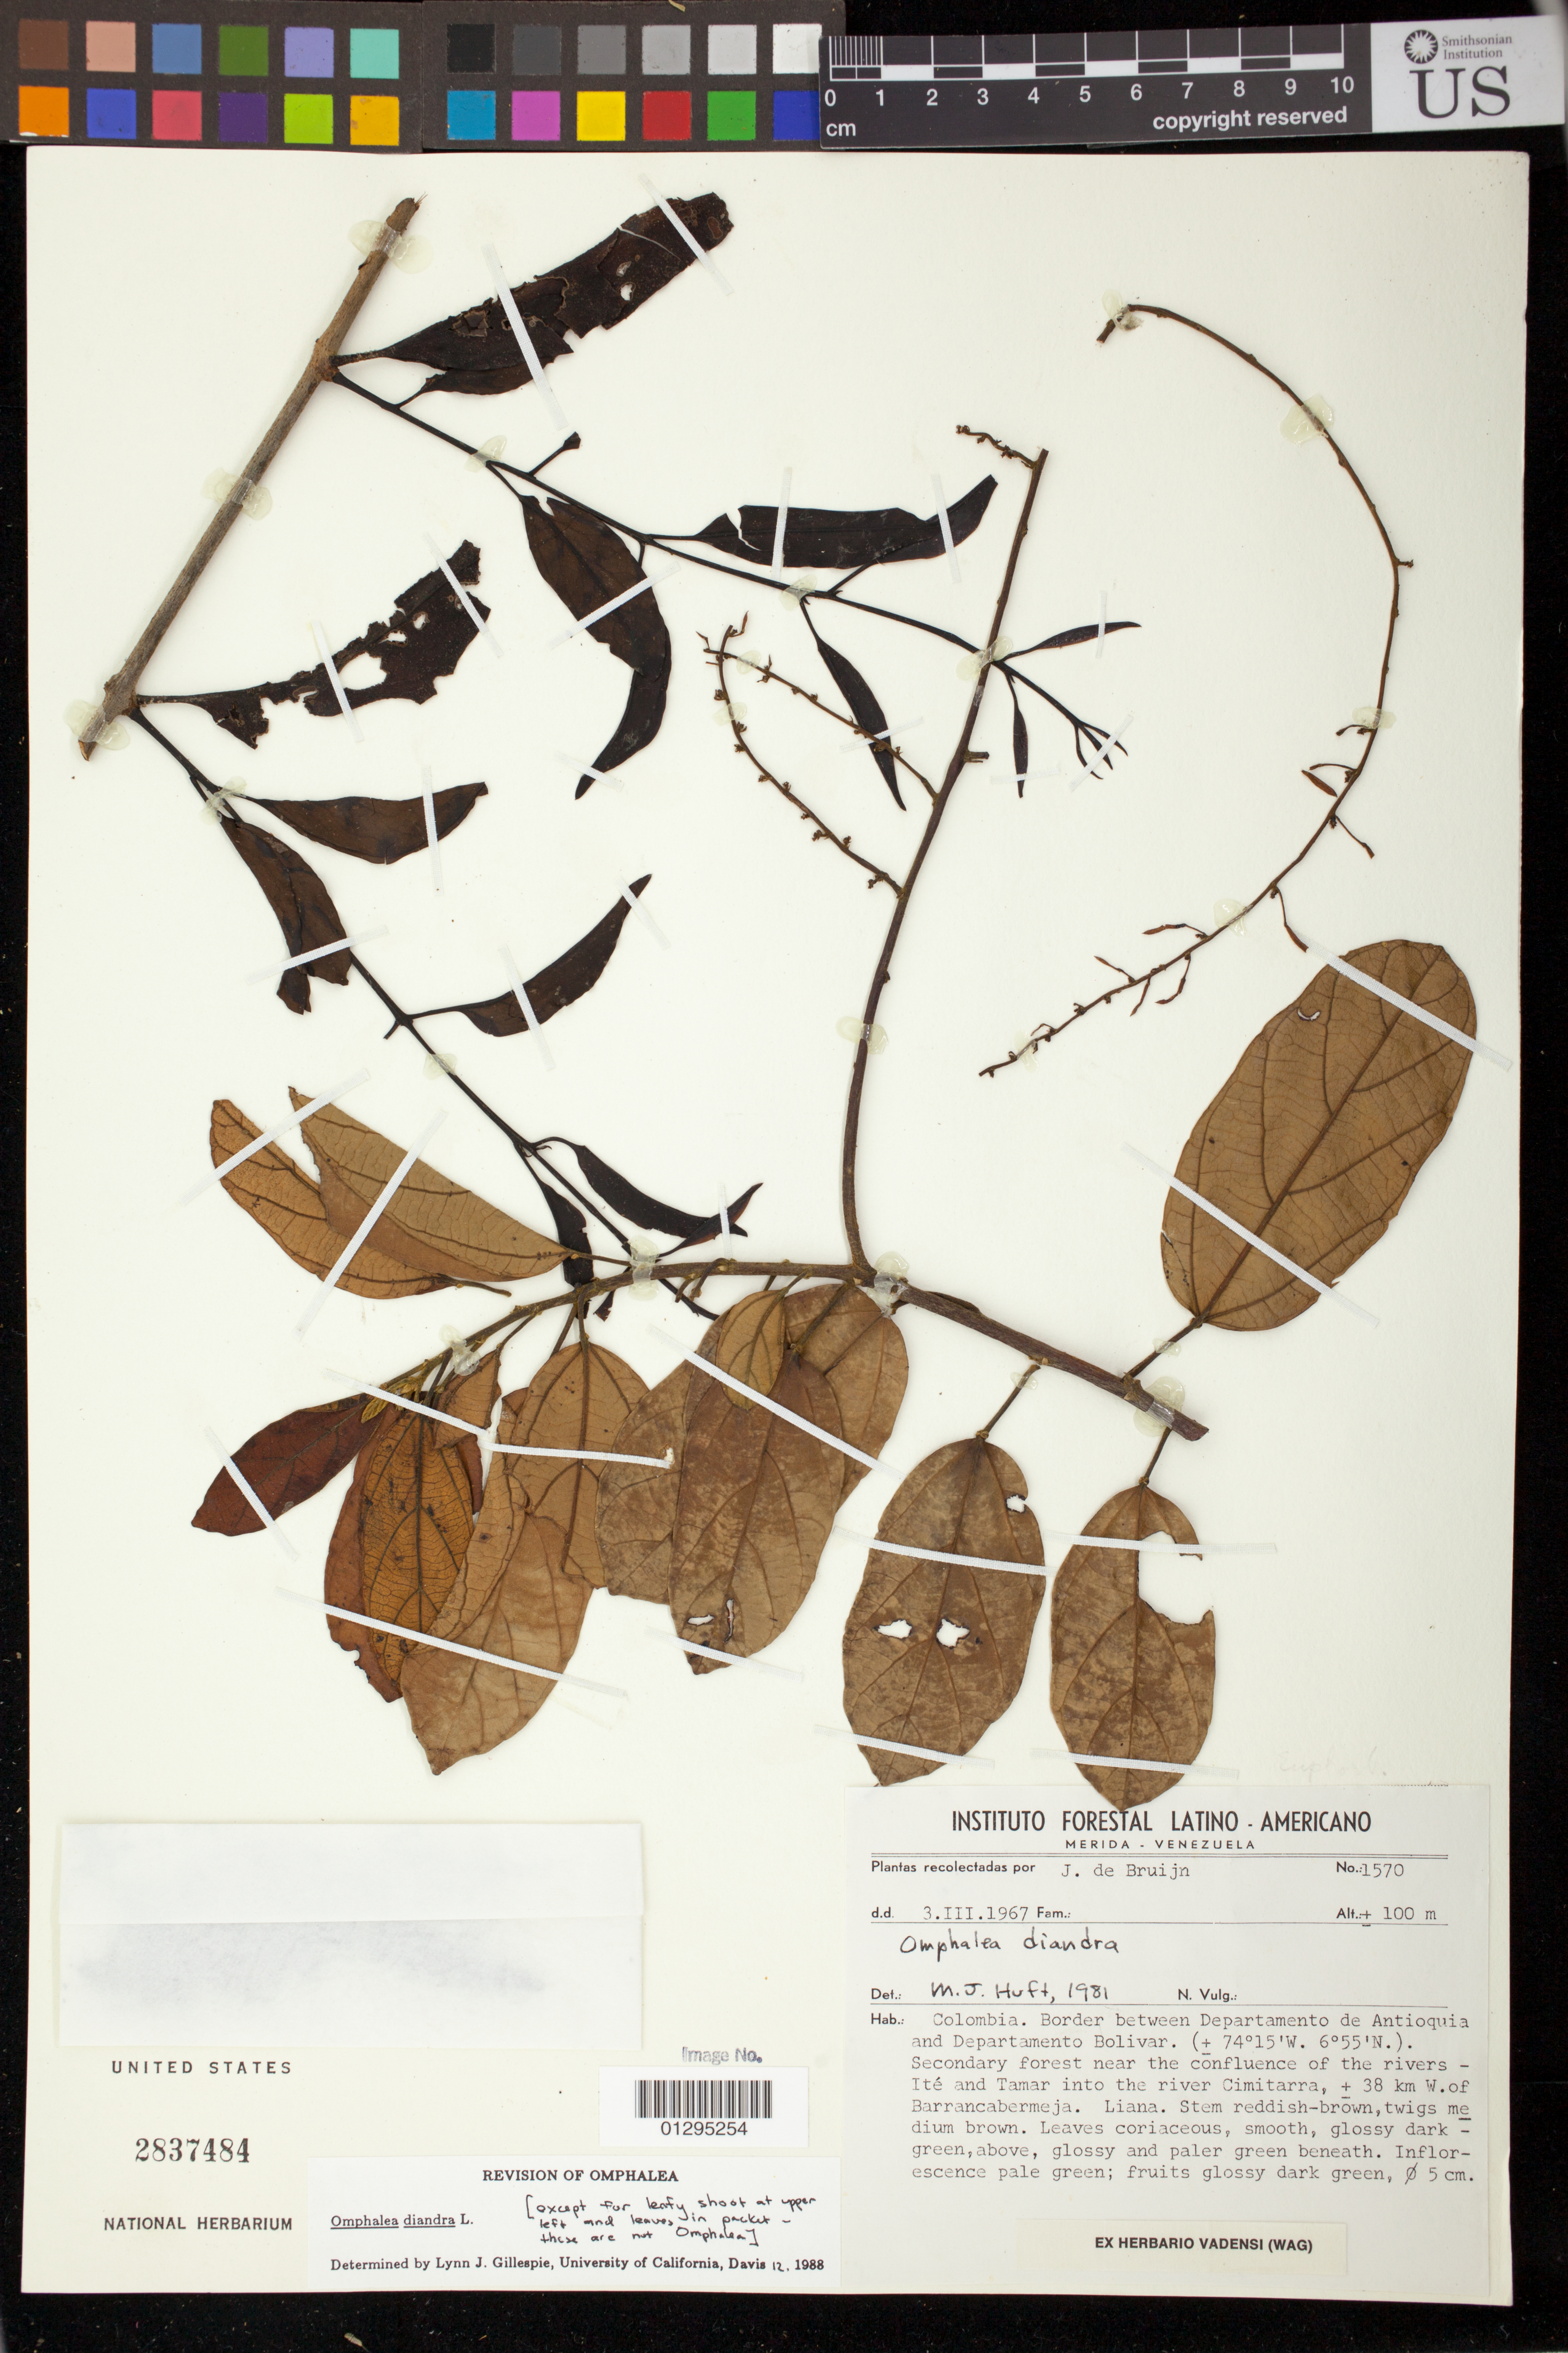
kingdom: Plantae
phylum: Tracheophyta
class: Magnoliopsida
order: Malpighiales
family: Euphorbiaceae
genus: Omphalea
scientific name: Omphalea diandra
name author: L.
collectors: J. Bruijn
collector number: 1570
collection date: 1967-03-03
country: Colombia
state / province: Antioquia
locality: Border between Departamento de Antioquia and Departamento Bolivar. Near the confluence of the rivers - Ite and Tamar into the river Cimitarra, ± 38 km W. of Barrancabermeja.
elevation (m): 100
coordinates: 6°55'N, 74°15'W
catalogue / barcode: US 2837484